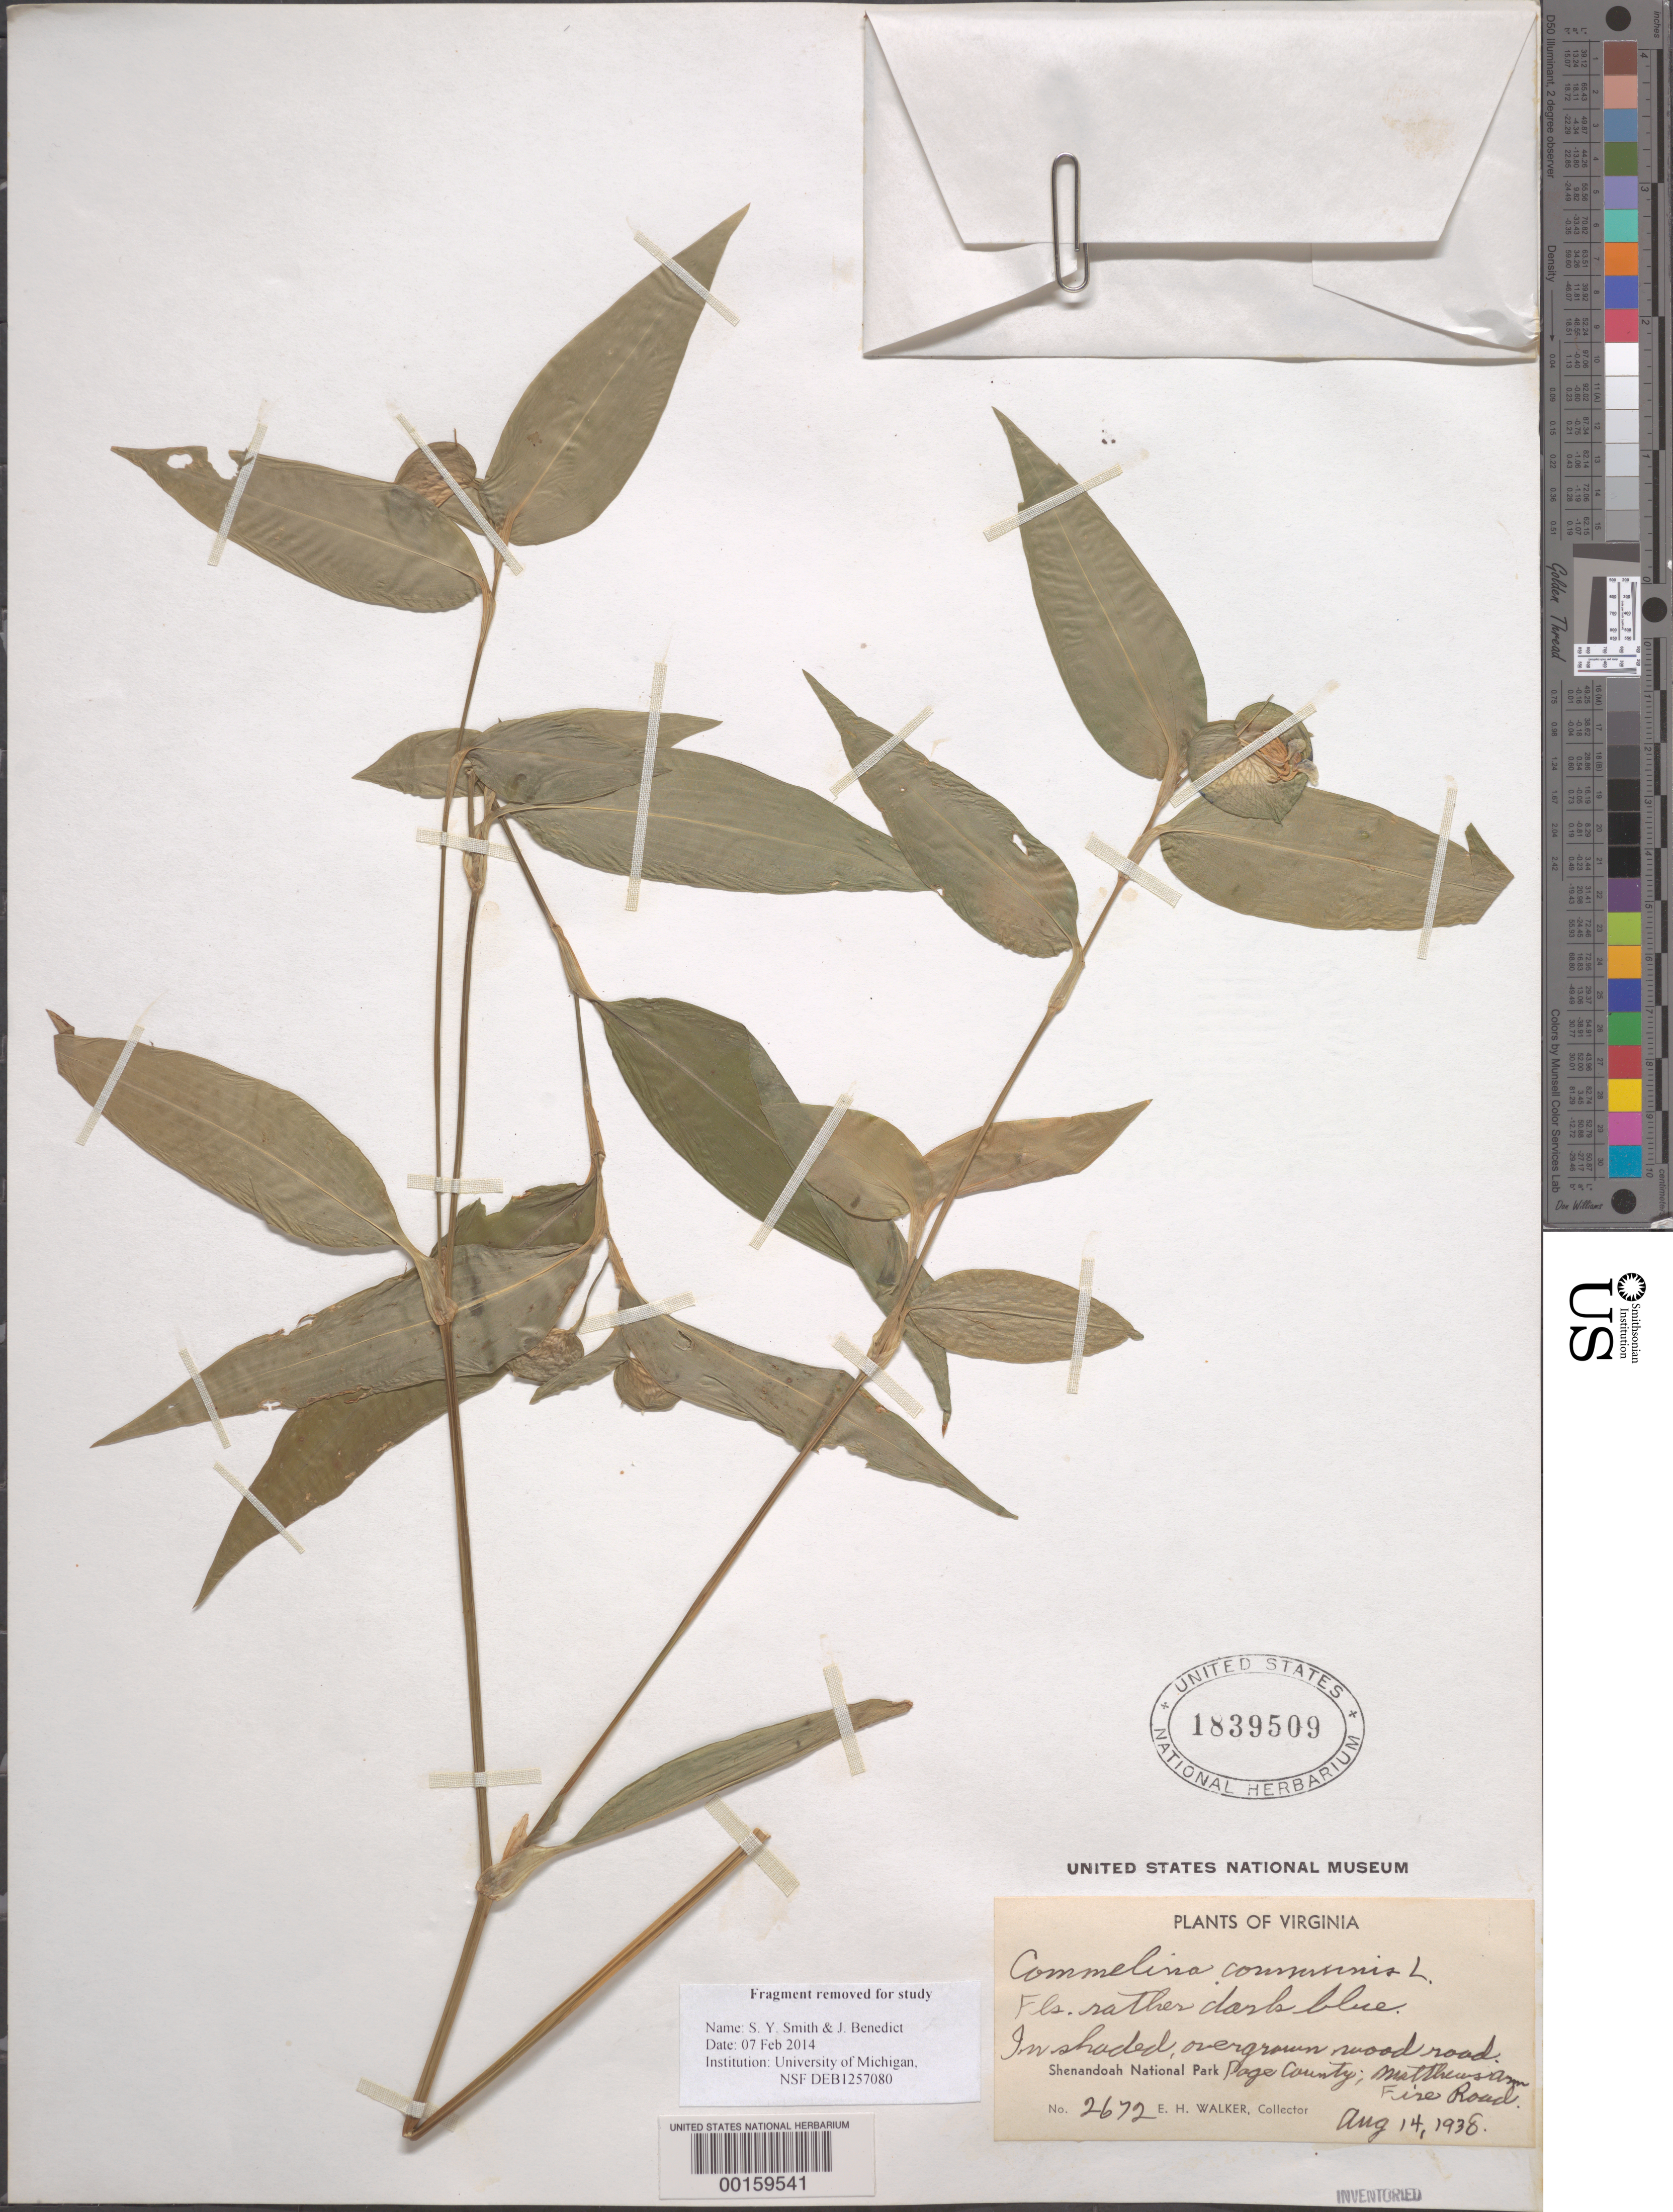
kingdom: Plantae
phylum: Tracheophyta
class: Liliopsida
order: Commelinales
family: Commelinaceae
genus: Commelina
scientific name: Commelina communis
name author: L.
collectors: E. H. Walker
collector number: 2672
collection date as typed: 14 Aug 1938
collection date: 1938-08-14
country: United States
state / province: Virginia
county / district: Page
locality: Shen. nat. pk., matthews arm fire rd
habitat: In shaded overgrown woods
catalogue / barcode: US 1839509